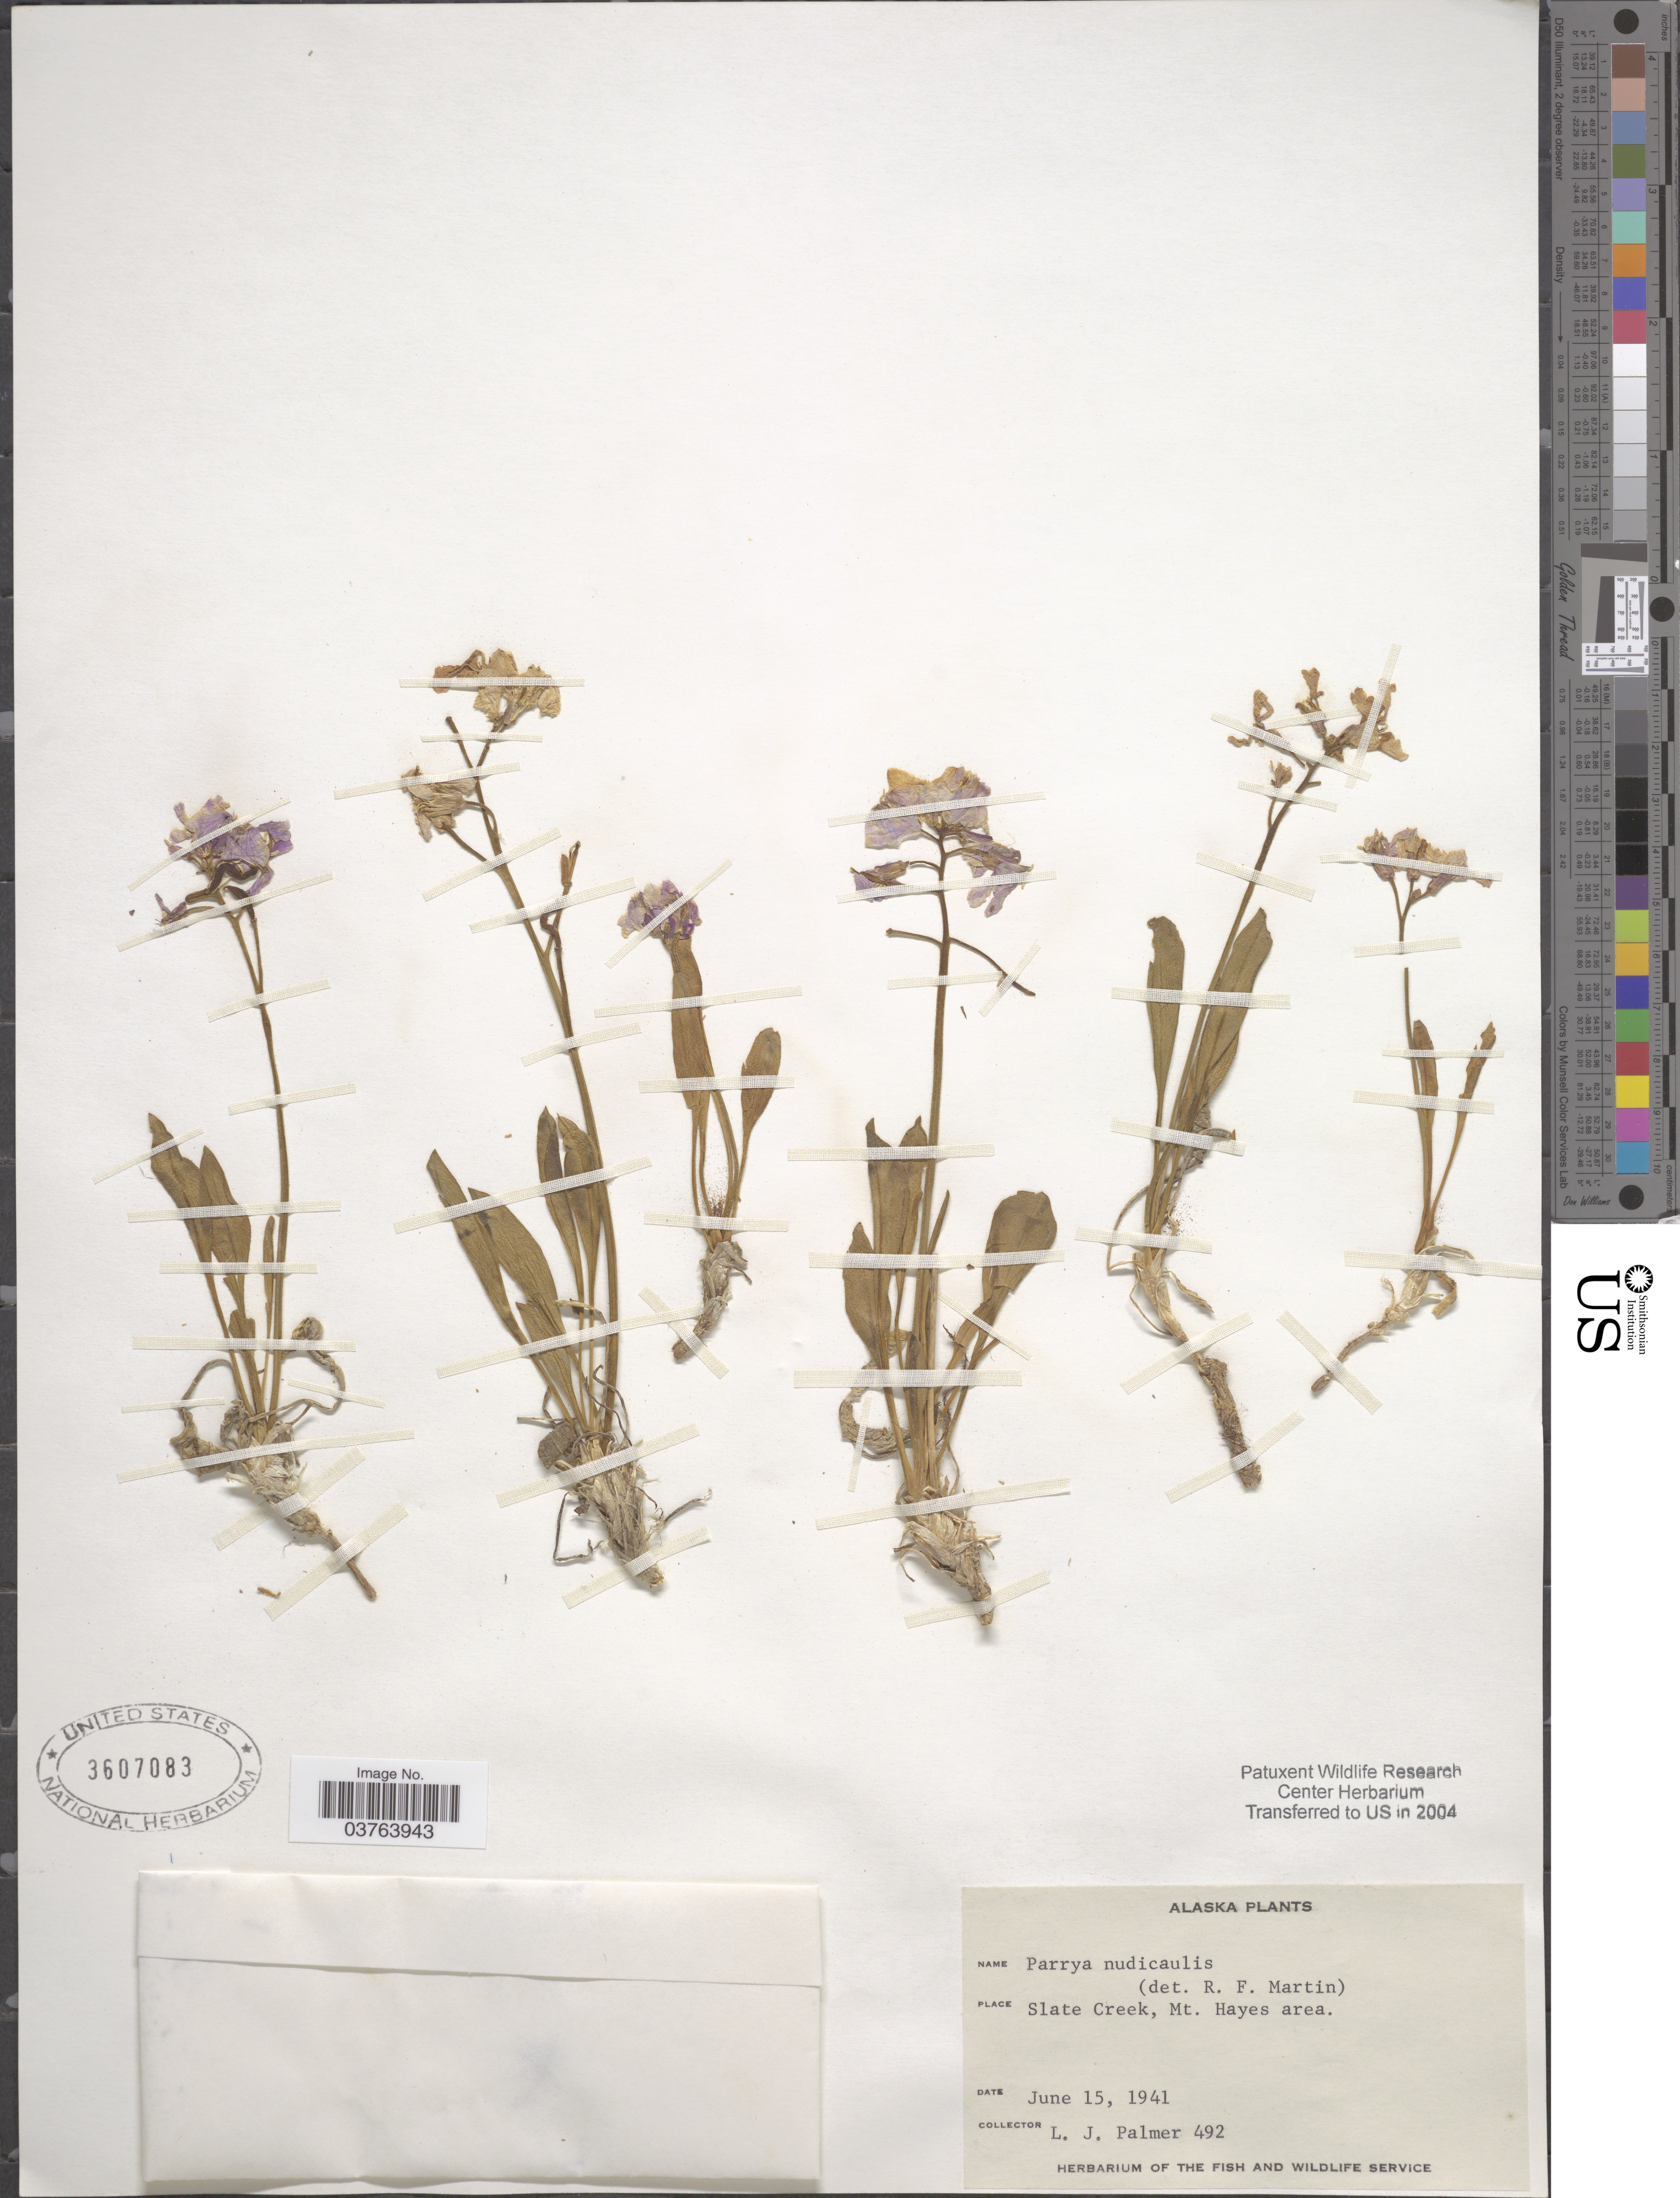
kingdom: Plantae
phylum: Tracheophyta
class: Magnoliopsida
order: Brassicales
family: Brassicaceae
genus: Parrya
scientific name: Parrya nudicaulis subsp. nudicaulis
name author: (L.) Regel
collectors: L. J. Palmer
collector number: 492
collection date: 1941-06-15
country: United States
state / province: Alaska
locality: Slate Creek, Mt. Hayes area.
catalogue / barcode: US 3607083